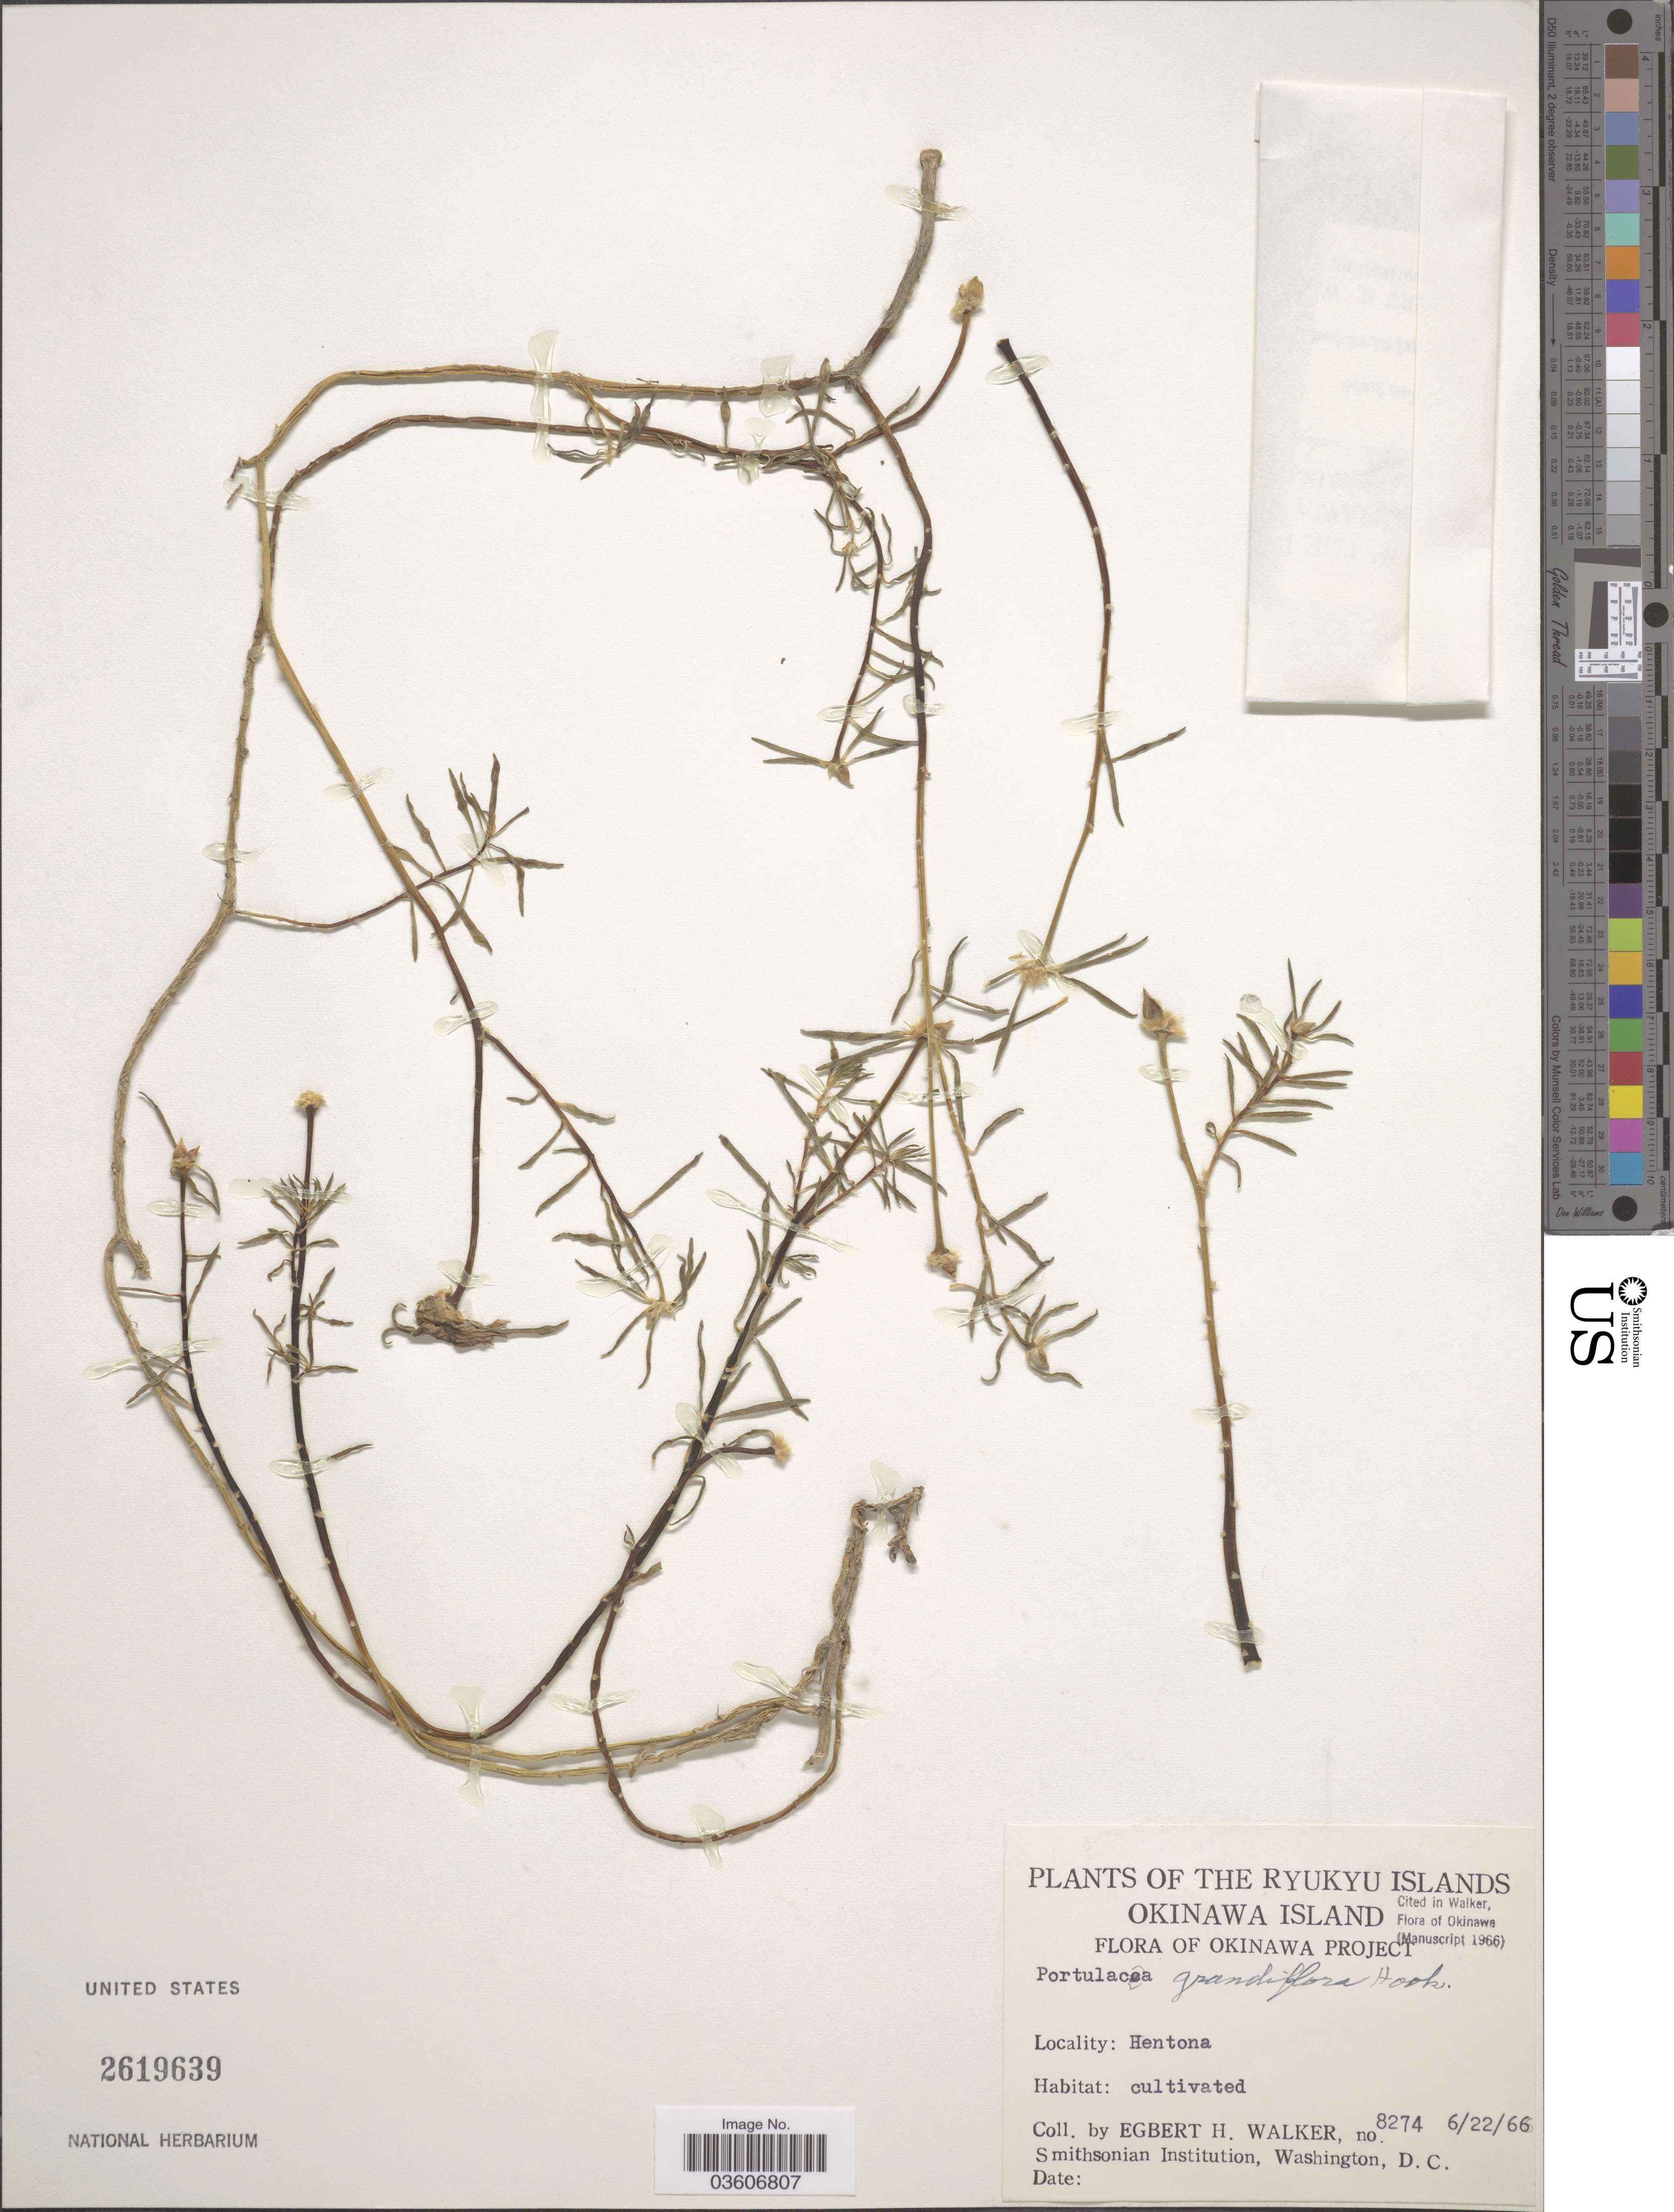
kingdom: Plantae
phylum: Tracheophyta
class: Magnoliopsida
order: Caryophyllales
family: Portulacaceae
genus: Portulaca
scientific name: Portulaca grandiflora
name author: Hook.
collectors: E. H. Walker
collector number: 8274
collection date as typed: Transcribed d/m/y: 22/6/66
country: Japan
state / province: Okinawa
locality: The Ryukyu Islands. Okinawa Island. Hentona.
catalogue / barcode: US 2619639